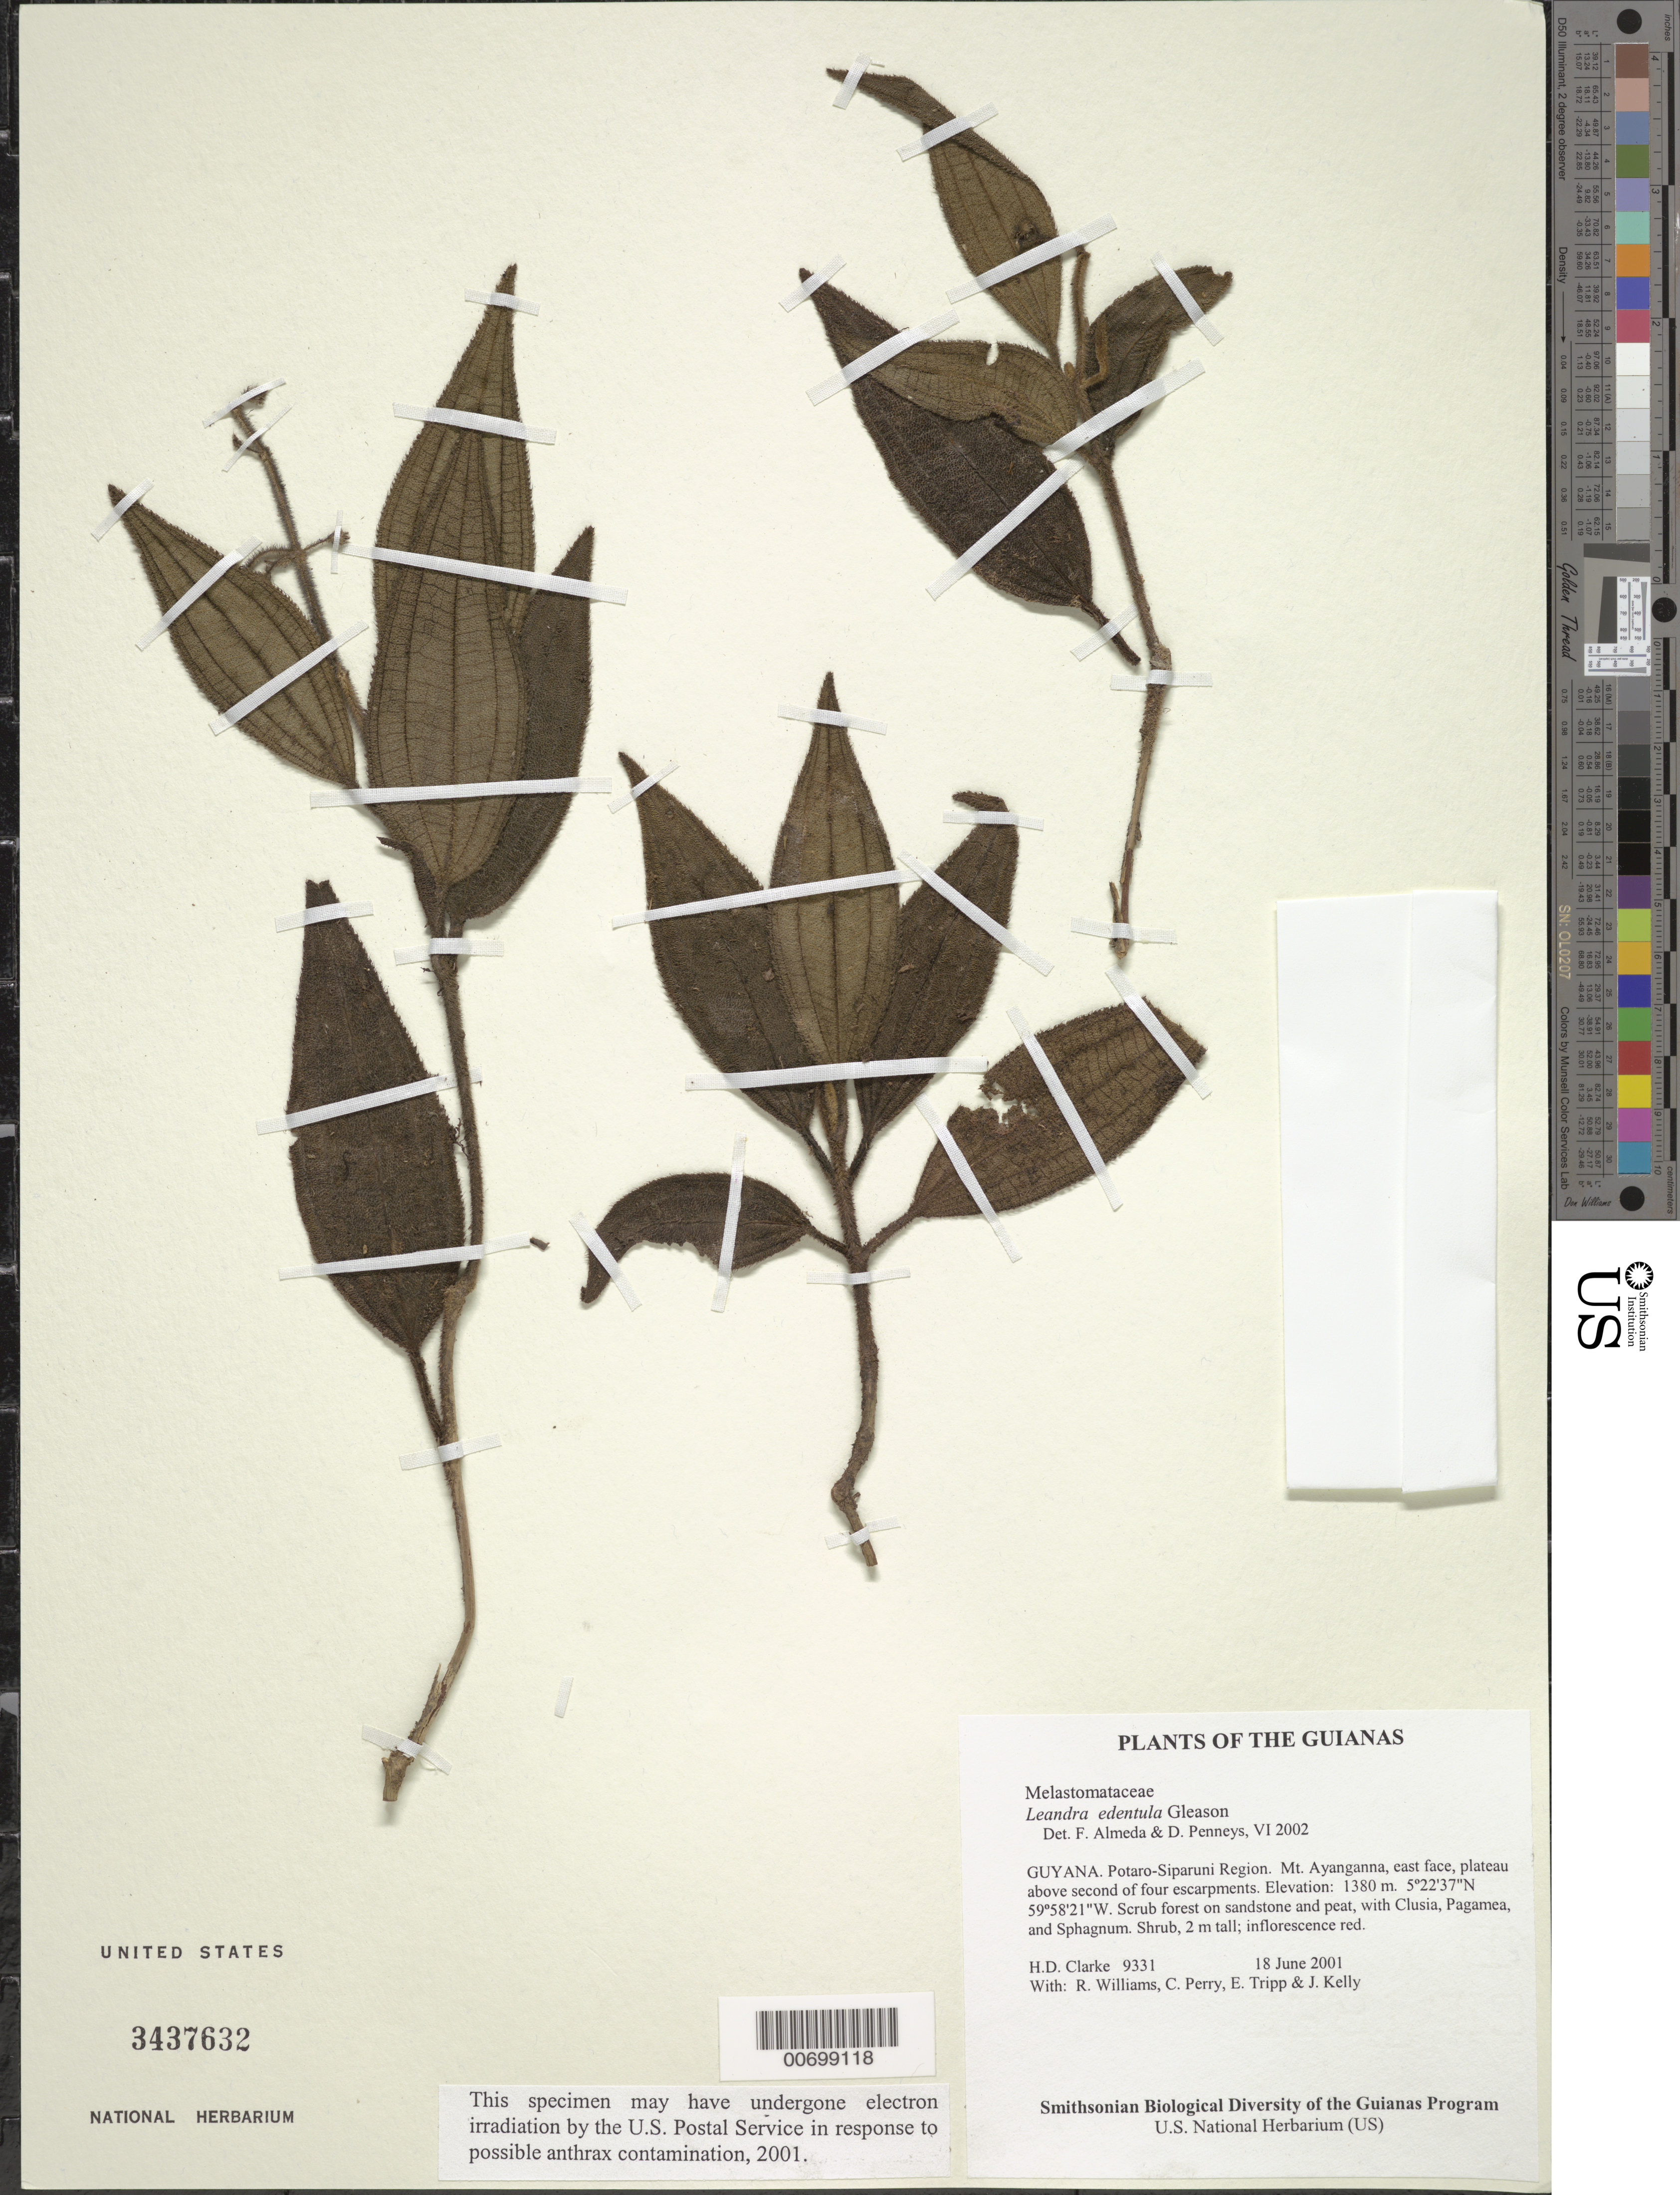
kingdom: Plantae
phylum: Tracheophyta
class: Magnoliopsida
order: Myrtales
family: Melastomataceae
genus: Leandra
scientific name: Leandra edentula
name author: Gleason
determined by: Almeda, F.; Penneys, D. S.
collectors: H. D. Clarke, R. Williams, C. Perry, E. Tripp & J. Kelly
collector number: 9331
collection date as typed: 18 June 2001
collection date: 2001-06-18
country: Guyana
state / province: Potaro-Siparuni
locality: Mt. Ayanganna, east face, plateau above second of four escarpments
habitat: Scrub forest on sandstone and peat, with Clusia, Pagamea, and Sphagnum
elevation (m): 1380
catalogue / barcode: US 3437632